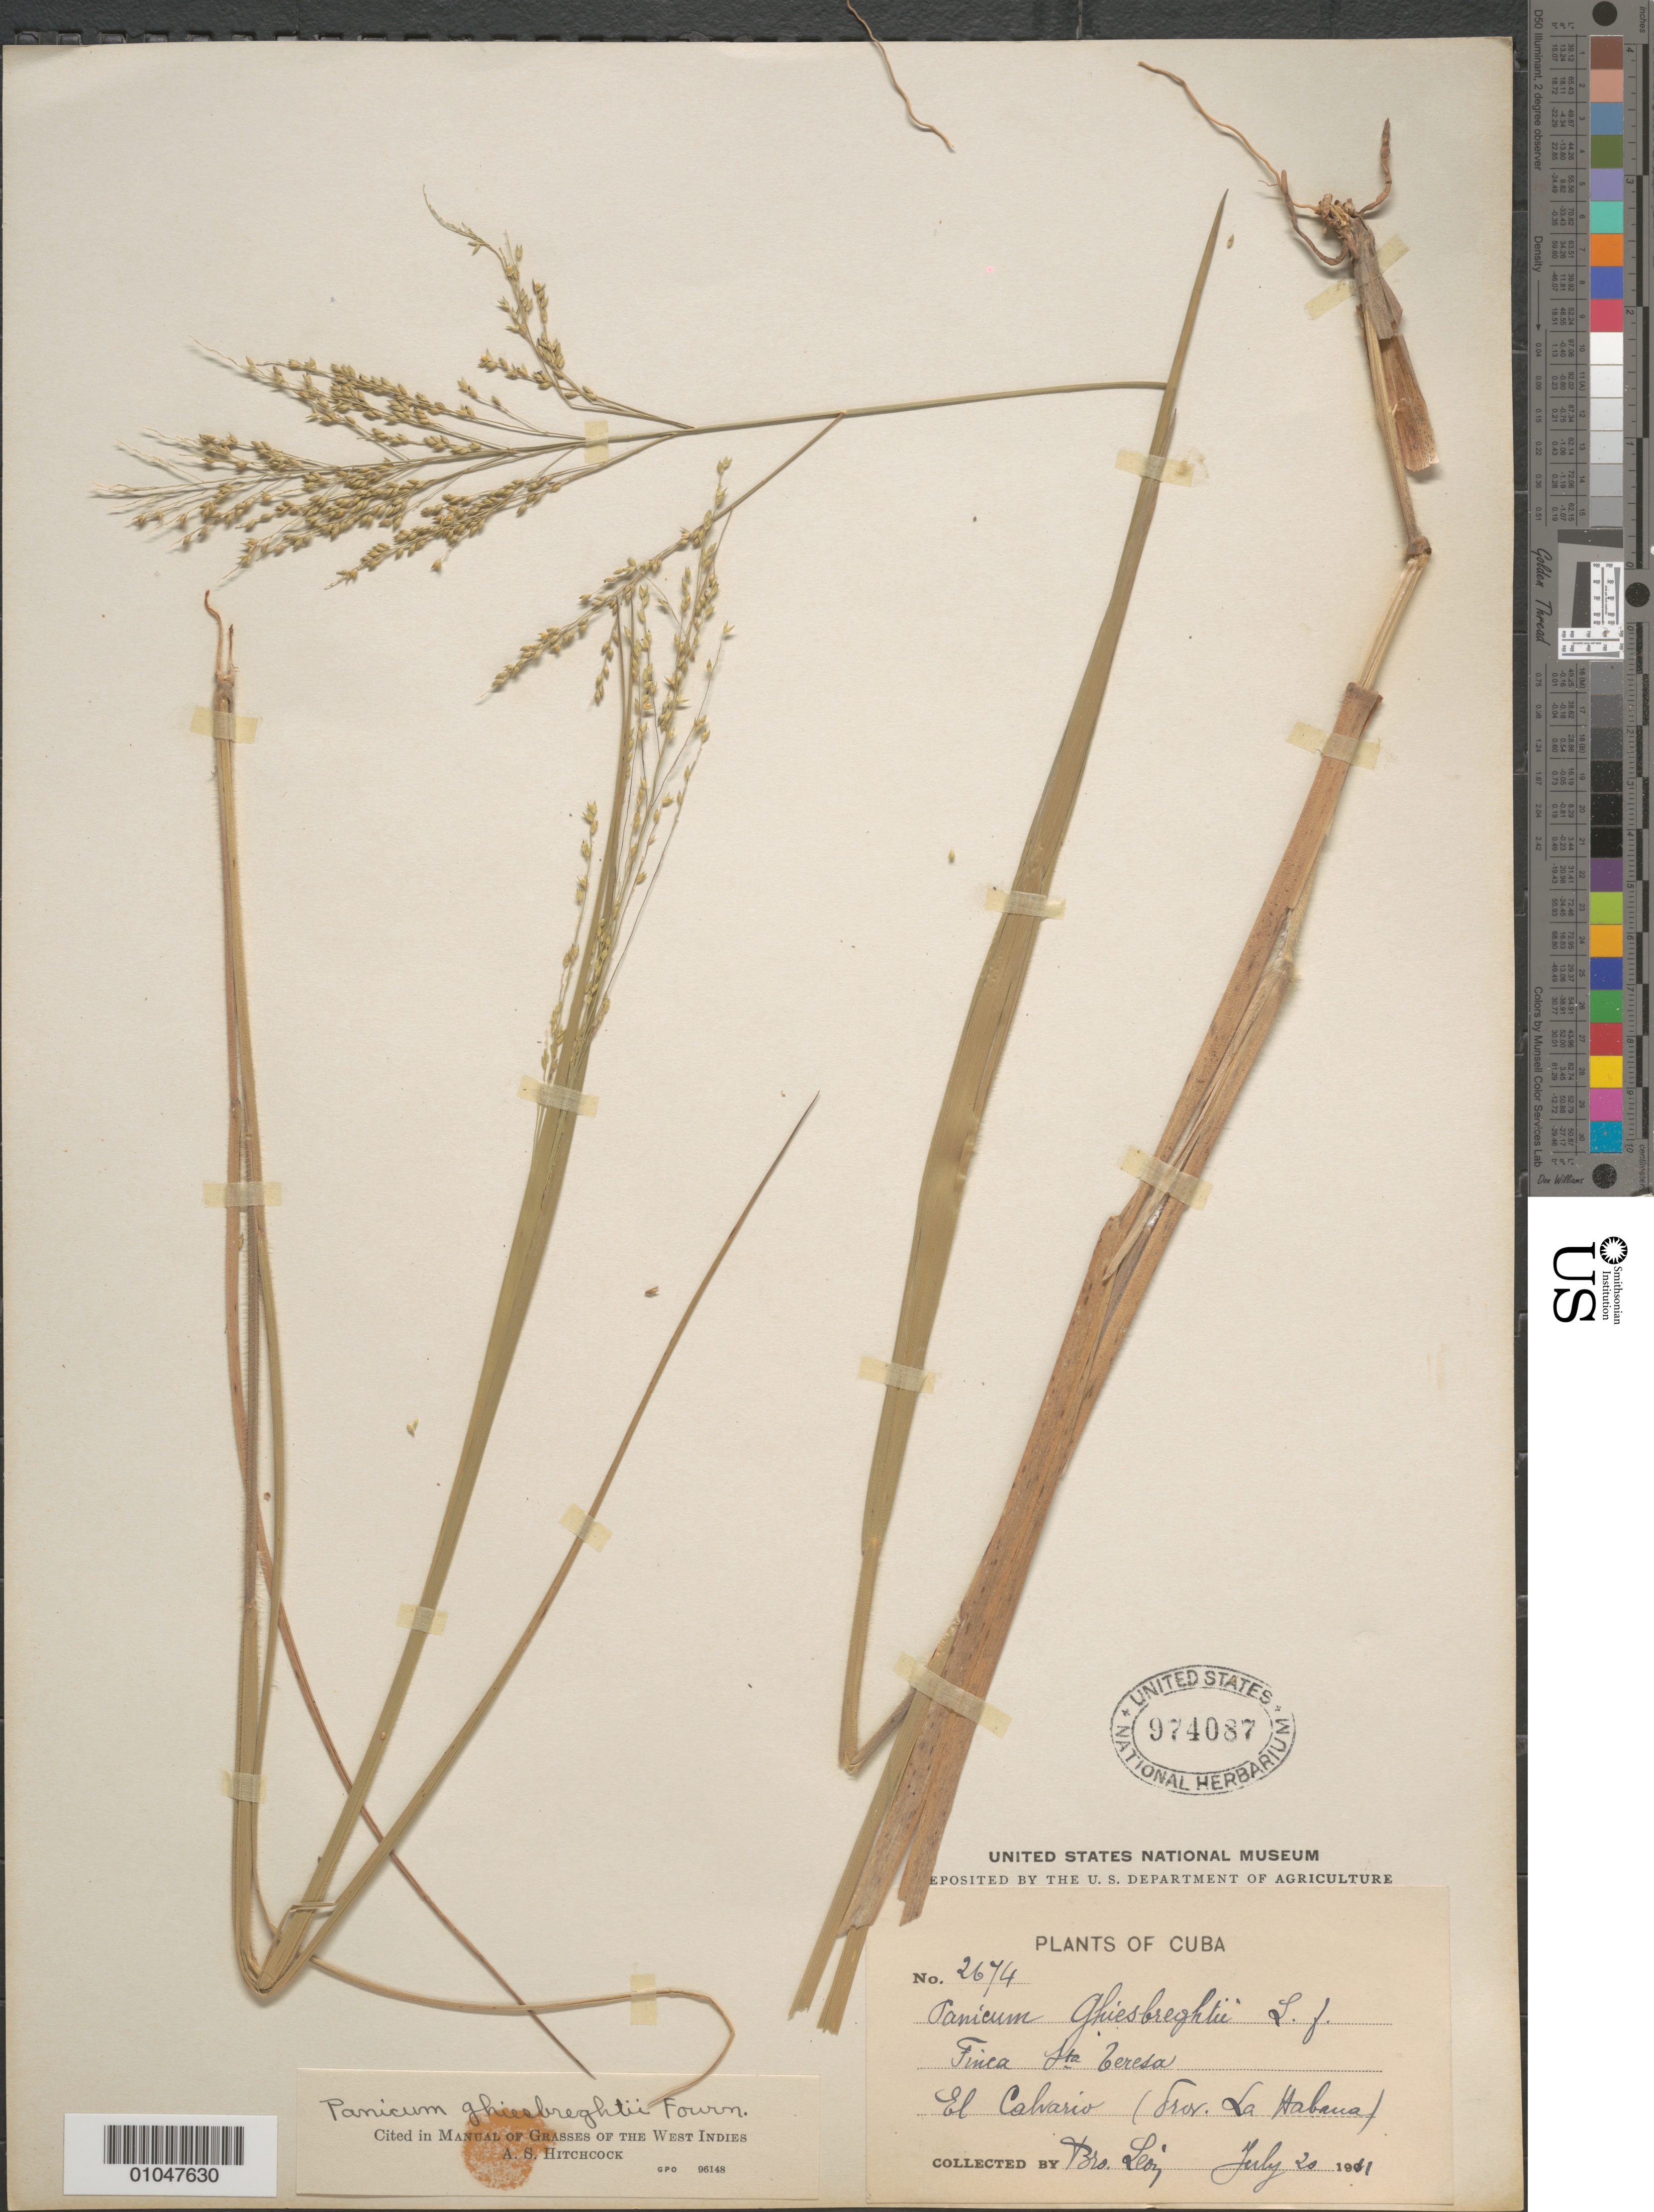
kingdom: Plantae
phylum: Tracheophyta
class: Liliopsida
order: Poales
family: Poaceae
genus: Panicum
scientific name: Panicum ghiesbreghtii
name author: E. Fourn.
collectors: Bro. León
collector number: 2674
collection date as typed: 20 Jul 1911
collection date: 1911-07-20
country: Cuba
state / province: La Habana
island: Cuba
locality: Finca Santa Teresa, El Calvario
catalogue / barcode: US 974087